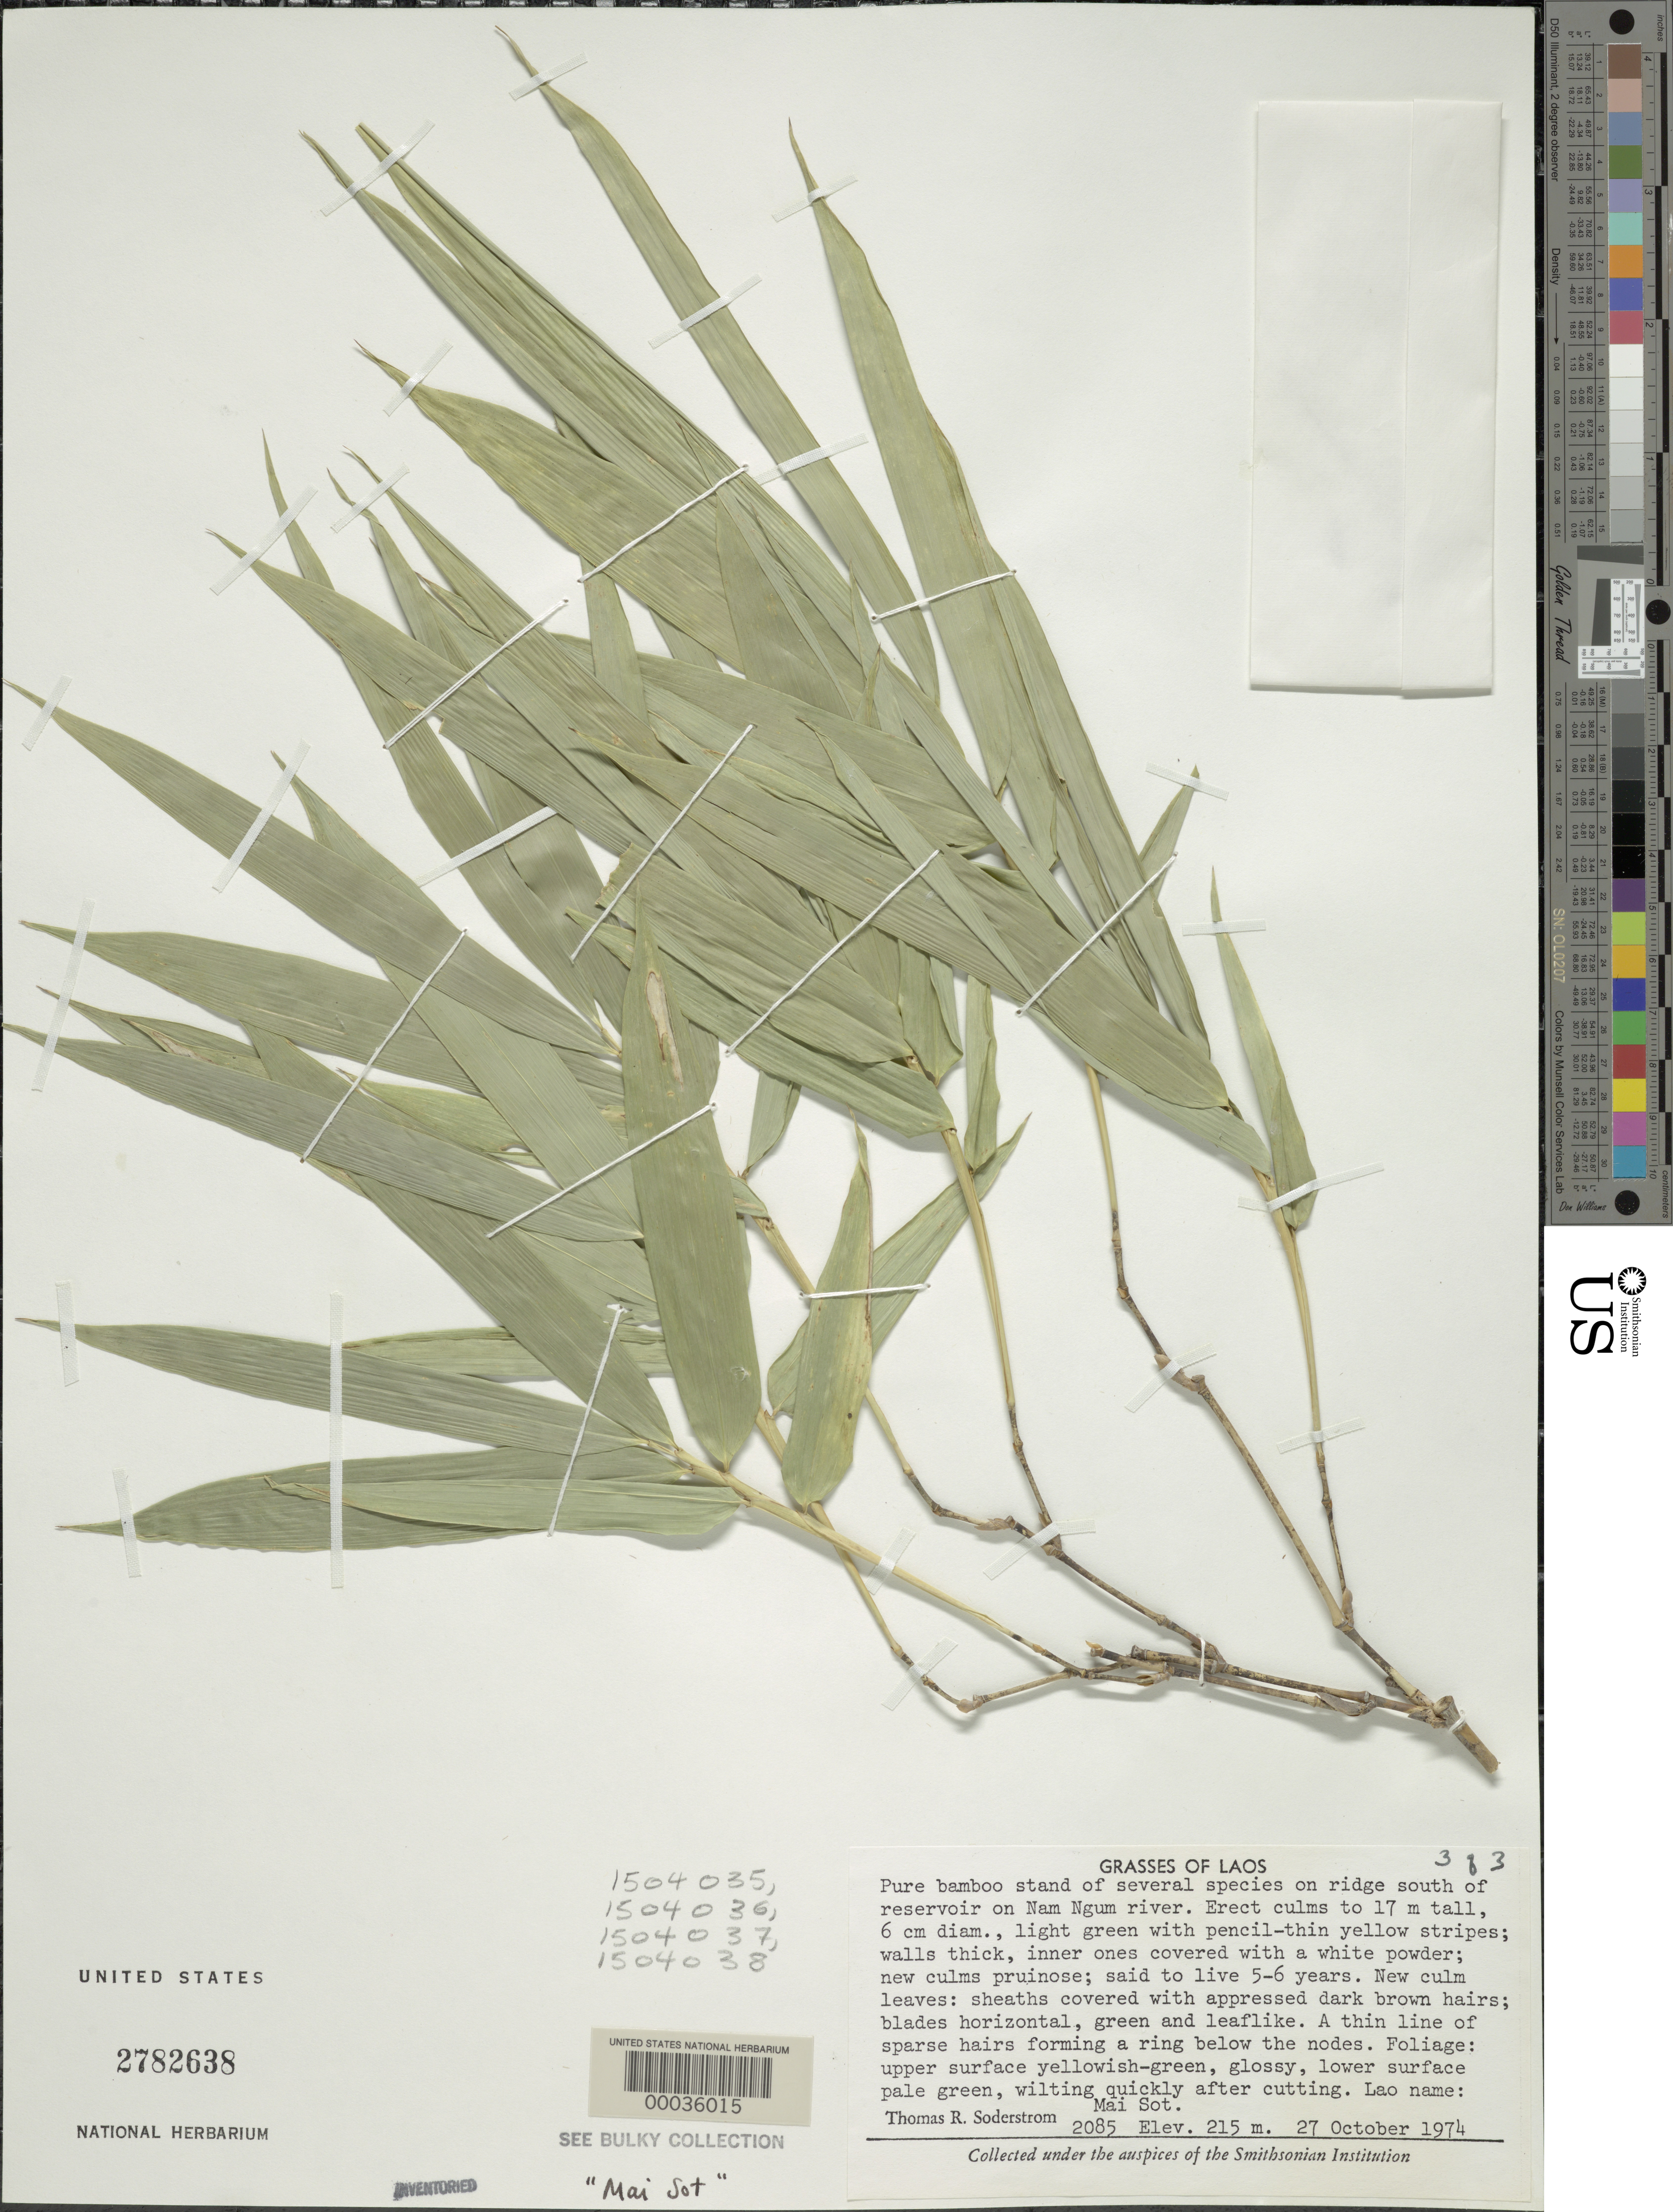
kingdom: Plantae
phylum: Tracheophyta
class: Liliopsida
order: Poales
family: Poaceae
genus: Dendrocalamus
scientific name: Dendrocalamus sp.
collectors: T. R. Soderstrom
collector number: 2085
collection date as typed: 27 Oct 1974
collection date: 1974-10-27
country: Laos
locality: Nam Ngum River, ridge south of reservoir on Nam Ngum River.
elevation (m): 215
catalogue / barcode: US 2782638